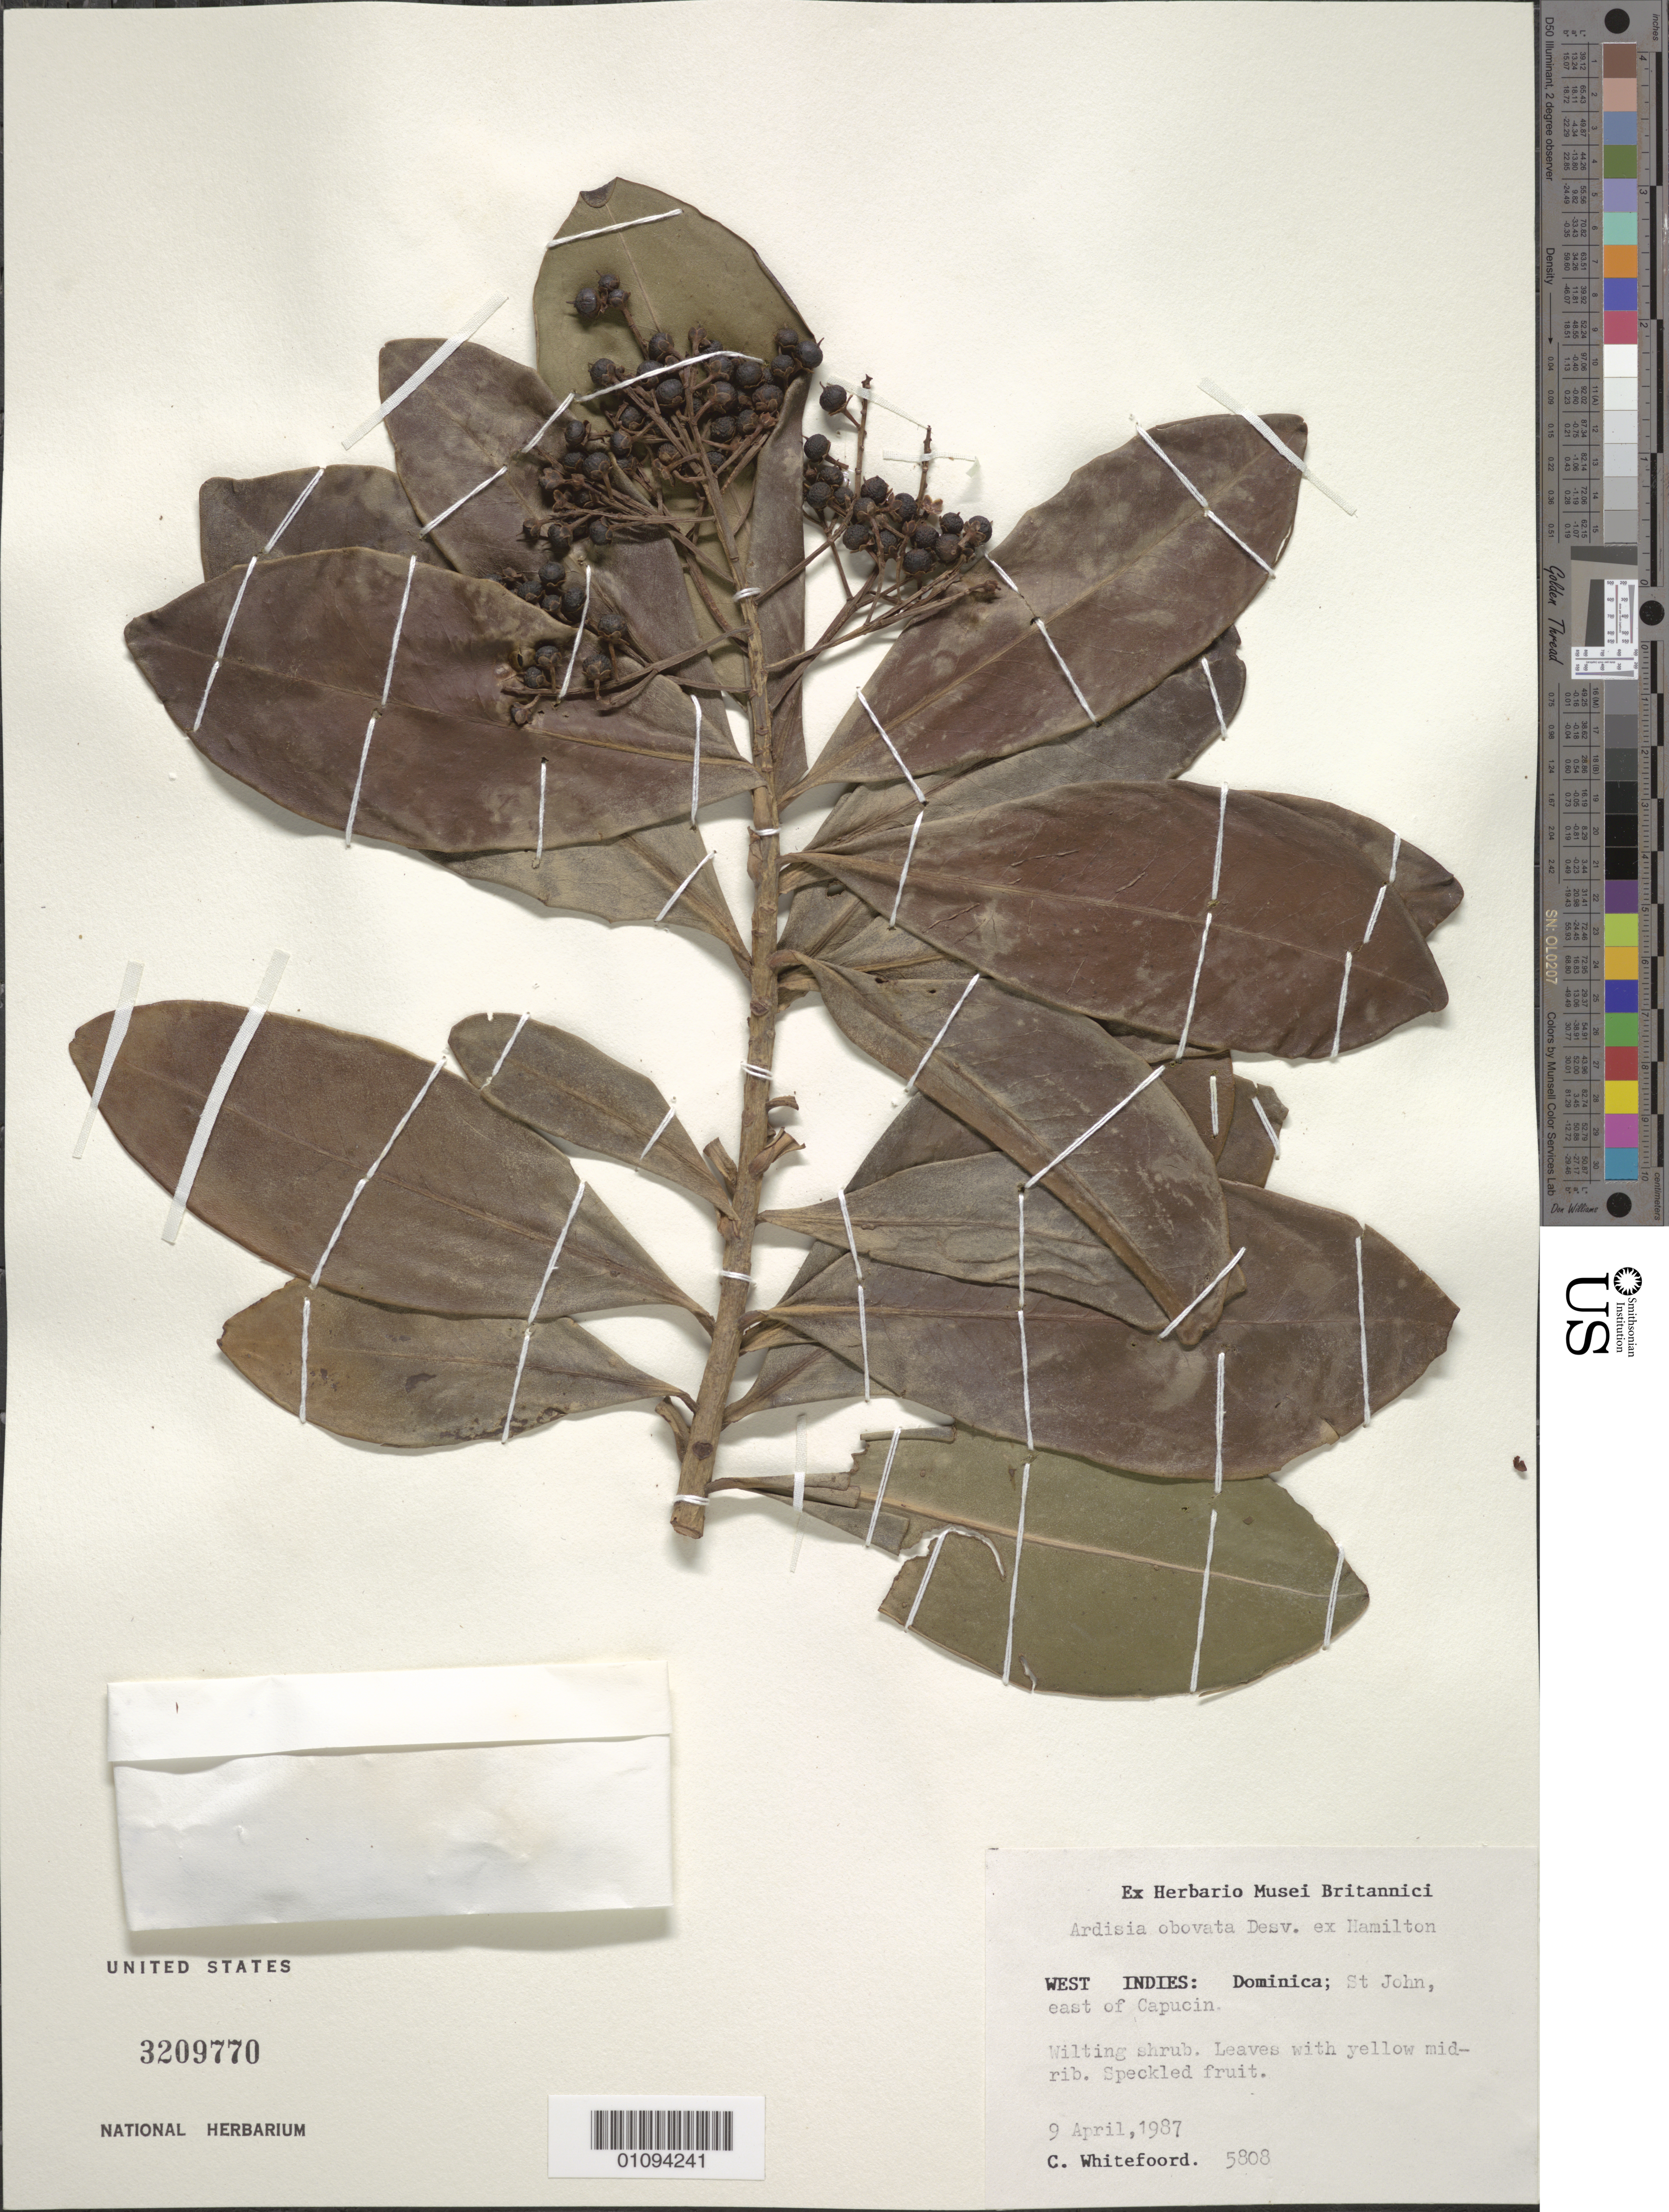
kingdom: Plantae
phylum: Tracheophyta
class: Magnoliopsida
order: Ericales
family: Primulaceae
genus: Ardisia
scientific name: Ardisia obovata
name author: Desv. ex Ham.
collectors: C. Whitefoord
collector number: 5808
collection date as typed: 09 Apr 1987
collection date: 1987-04-09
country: Dominica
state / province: St. John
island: Dominica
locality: E of Capucin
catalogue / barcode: US 3209770